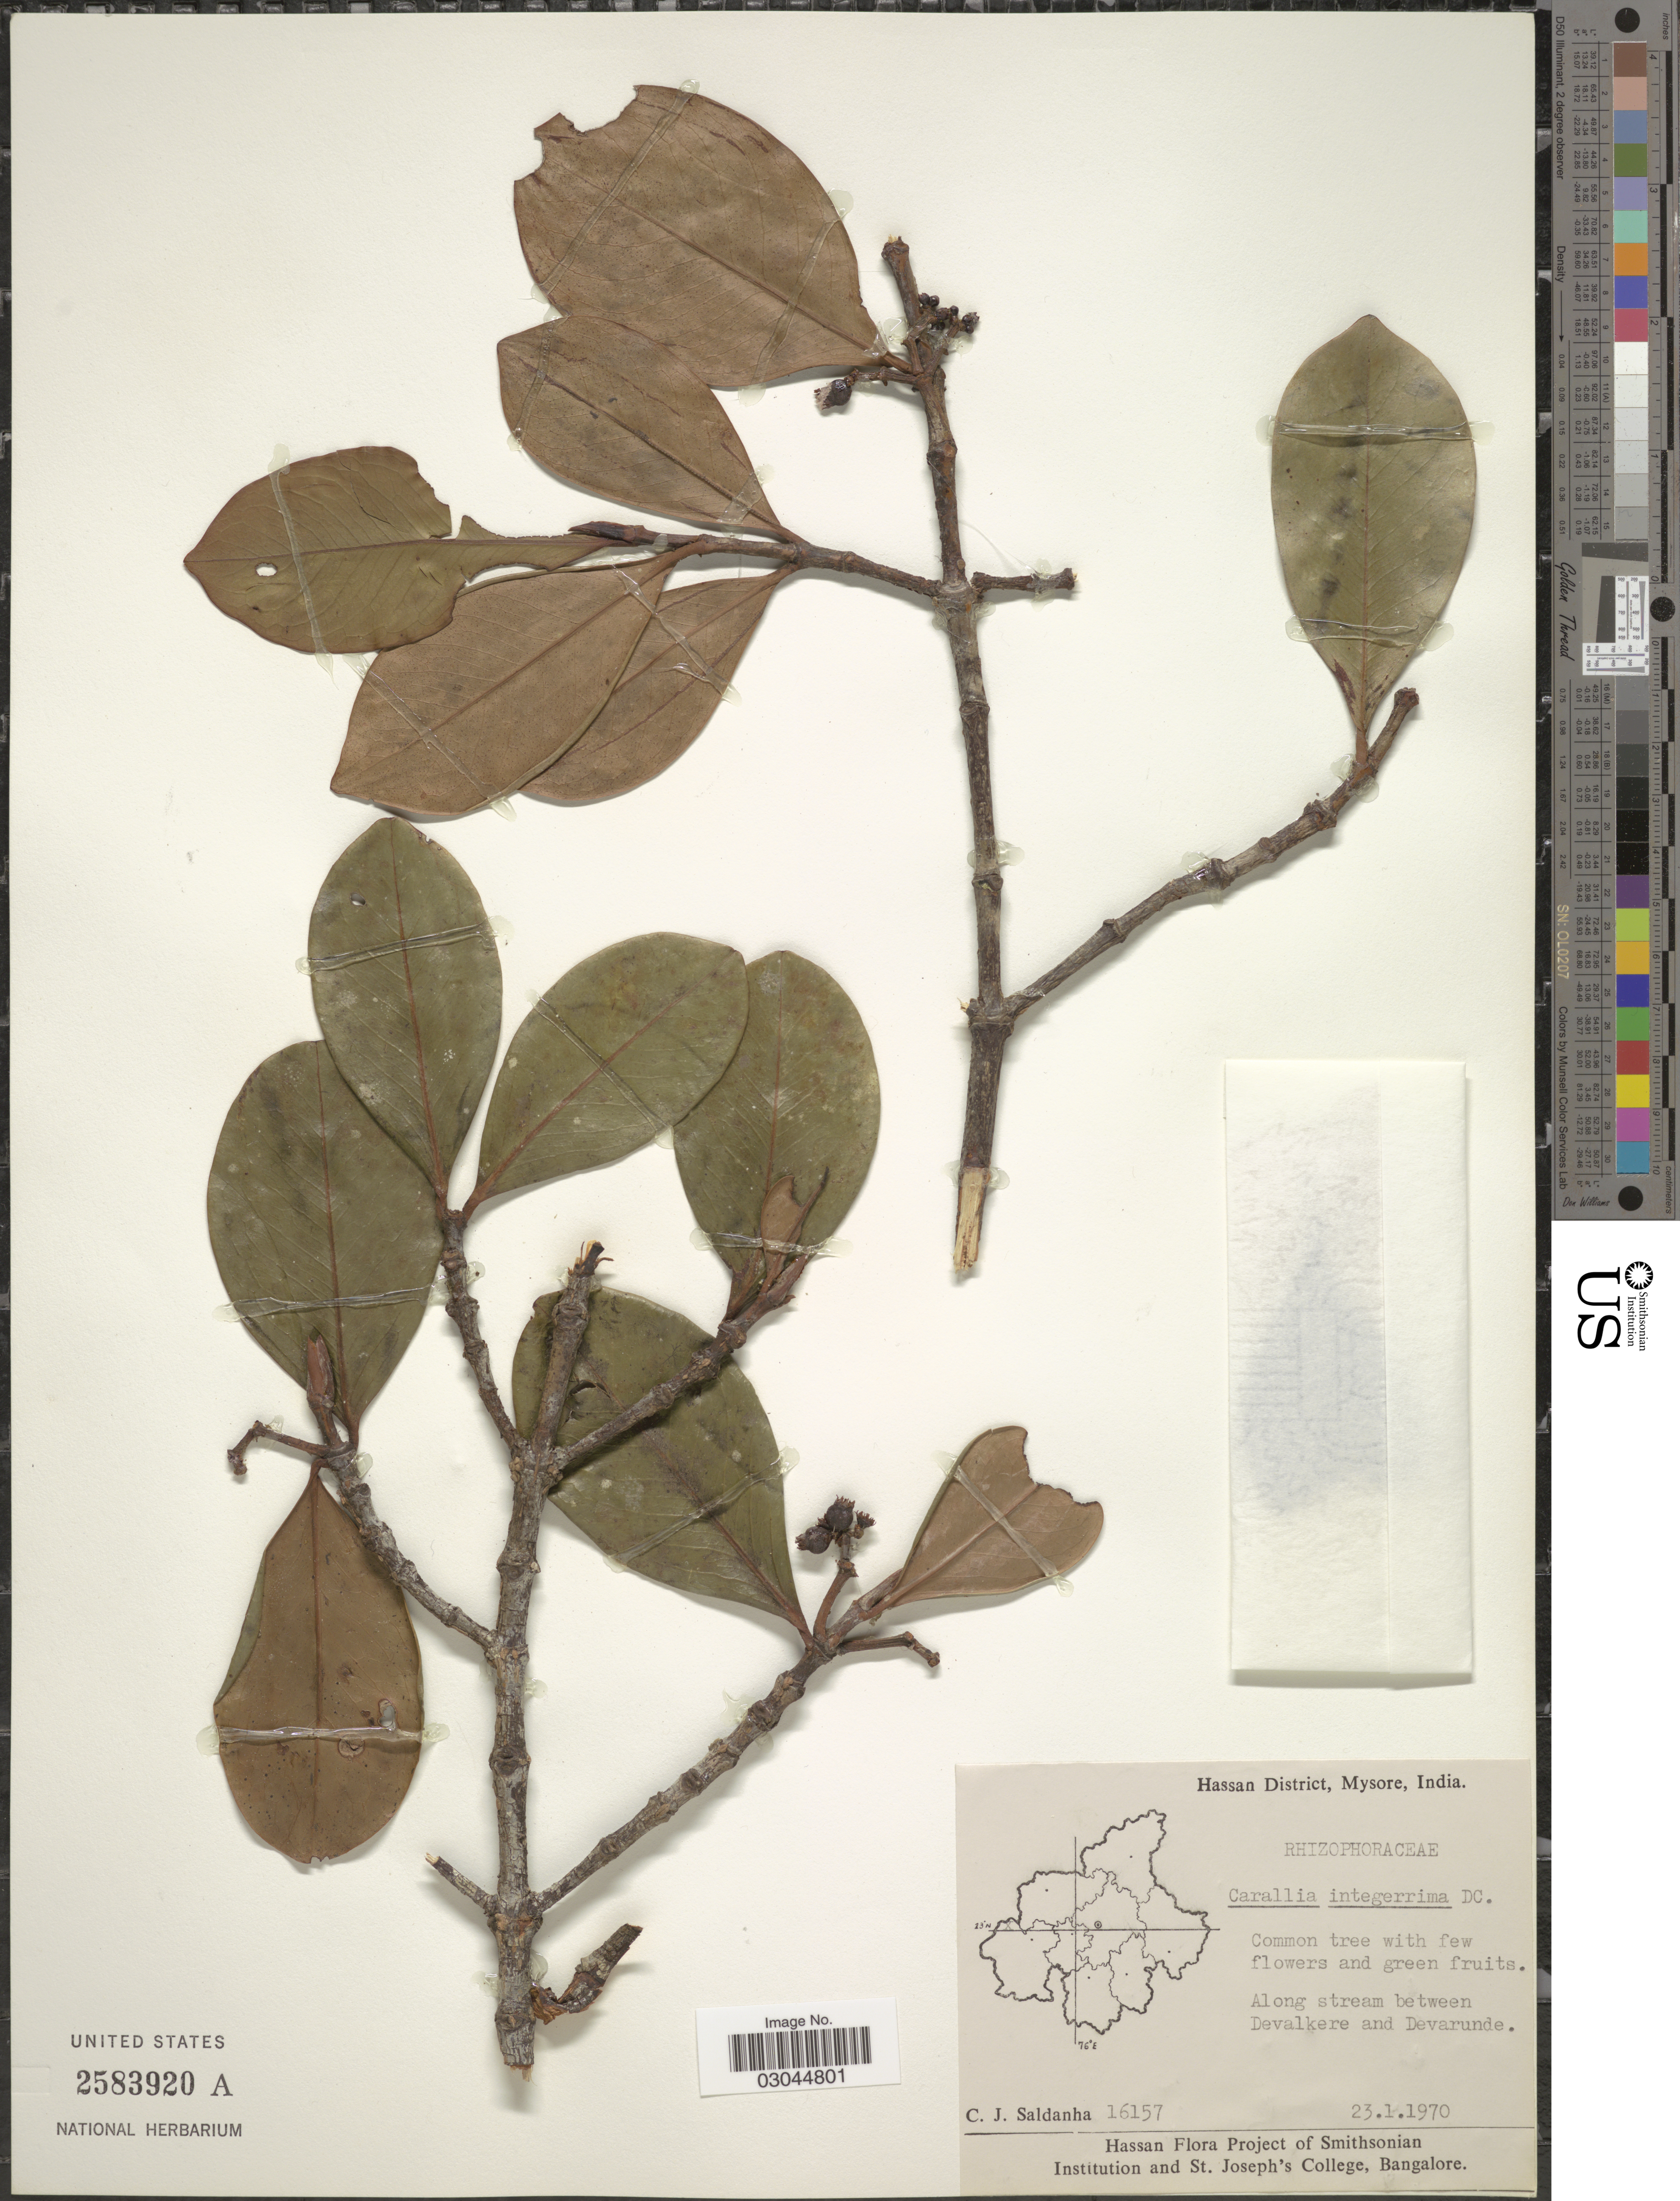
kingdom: Plantae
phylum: Tracheophyta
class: Magnoliopsida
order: Malpighiales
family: Rhizophoraceae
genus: Carallia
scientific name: Carallia integerrima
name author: DC.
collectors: C. J. Saldanha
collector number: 16157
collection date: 1970-01-23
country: India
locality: Hassan District, Mysore. Along stream between Devalkere and Devarunde.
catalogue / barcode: US 2583920A